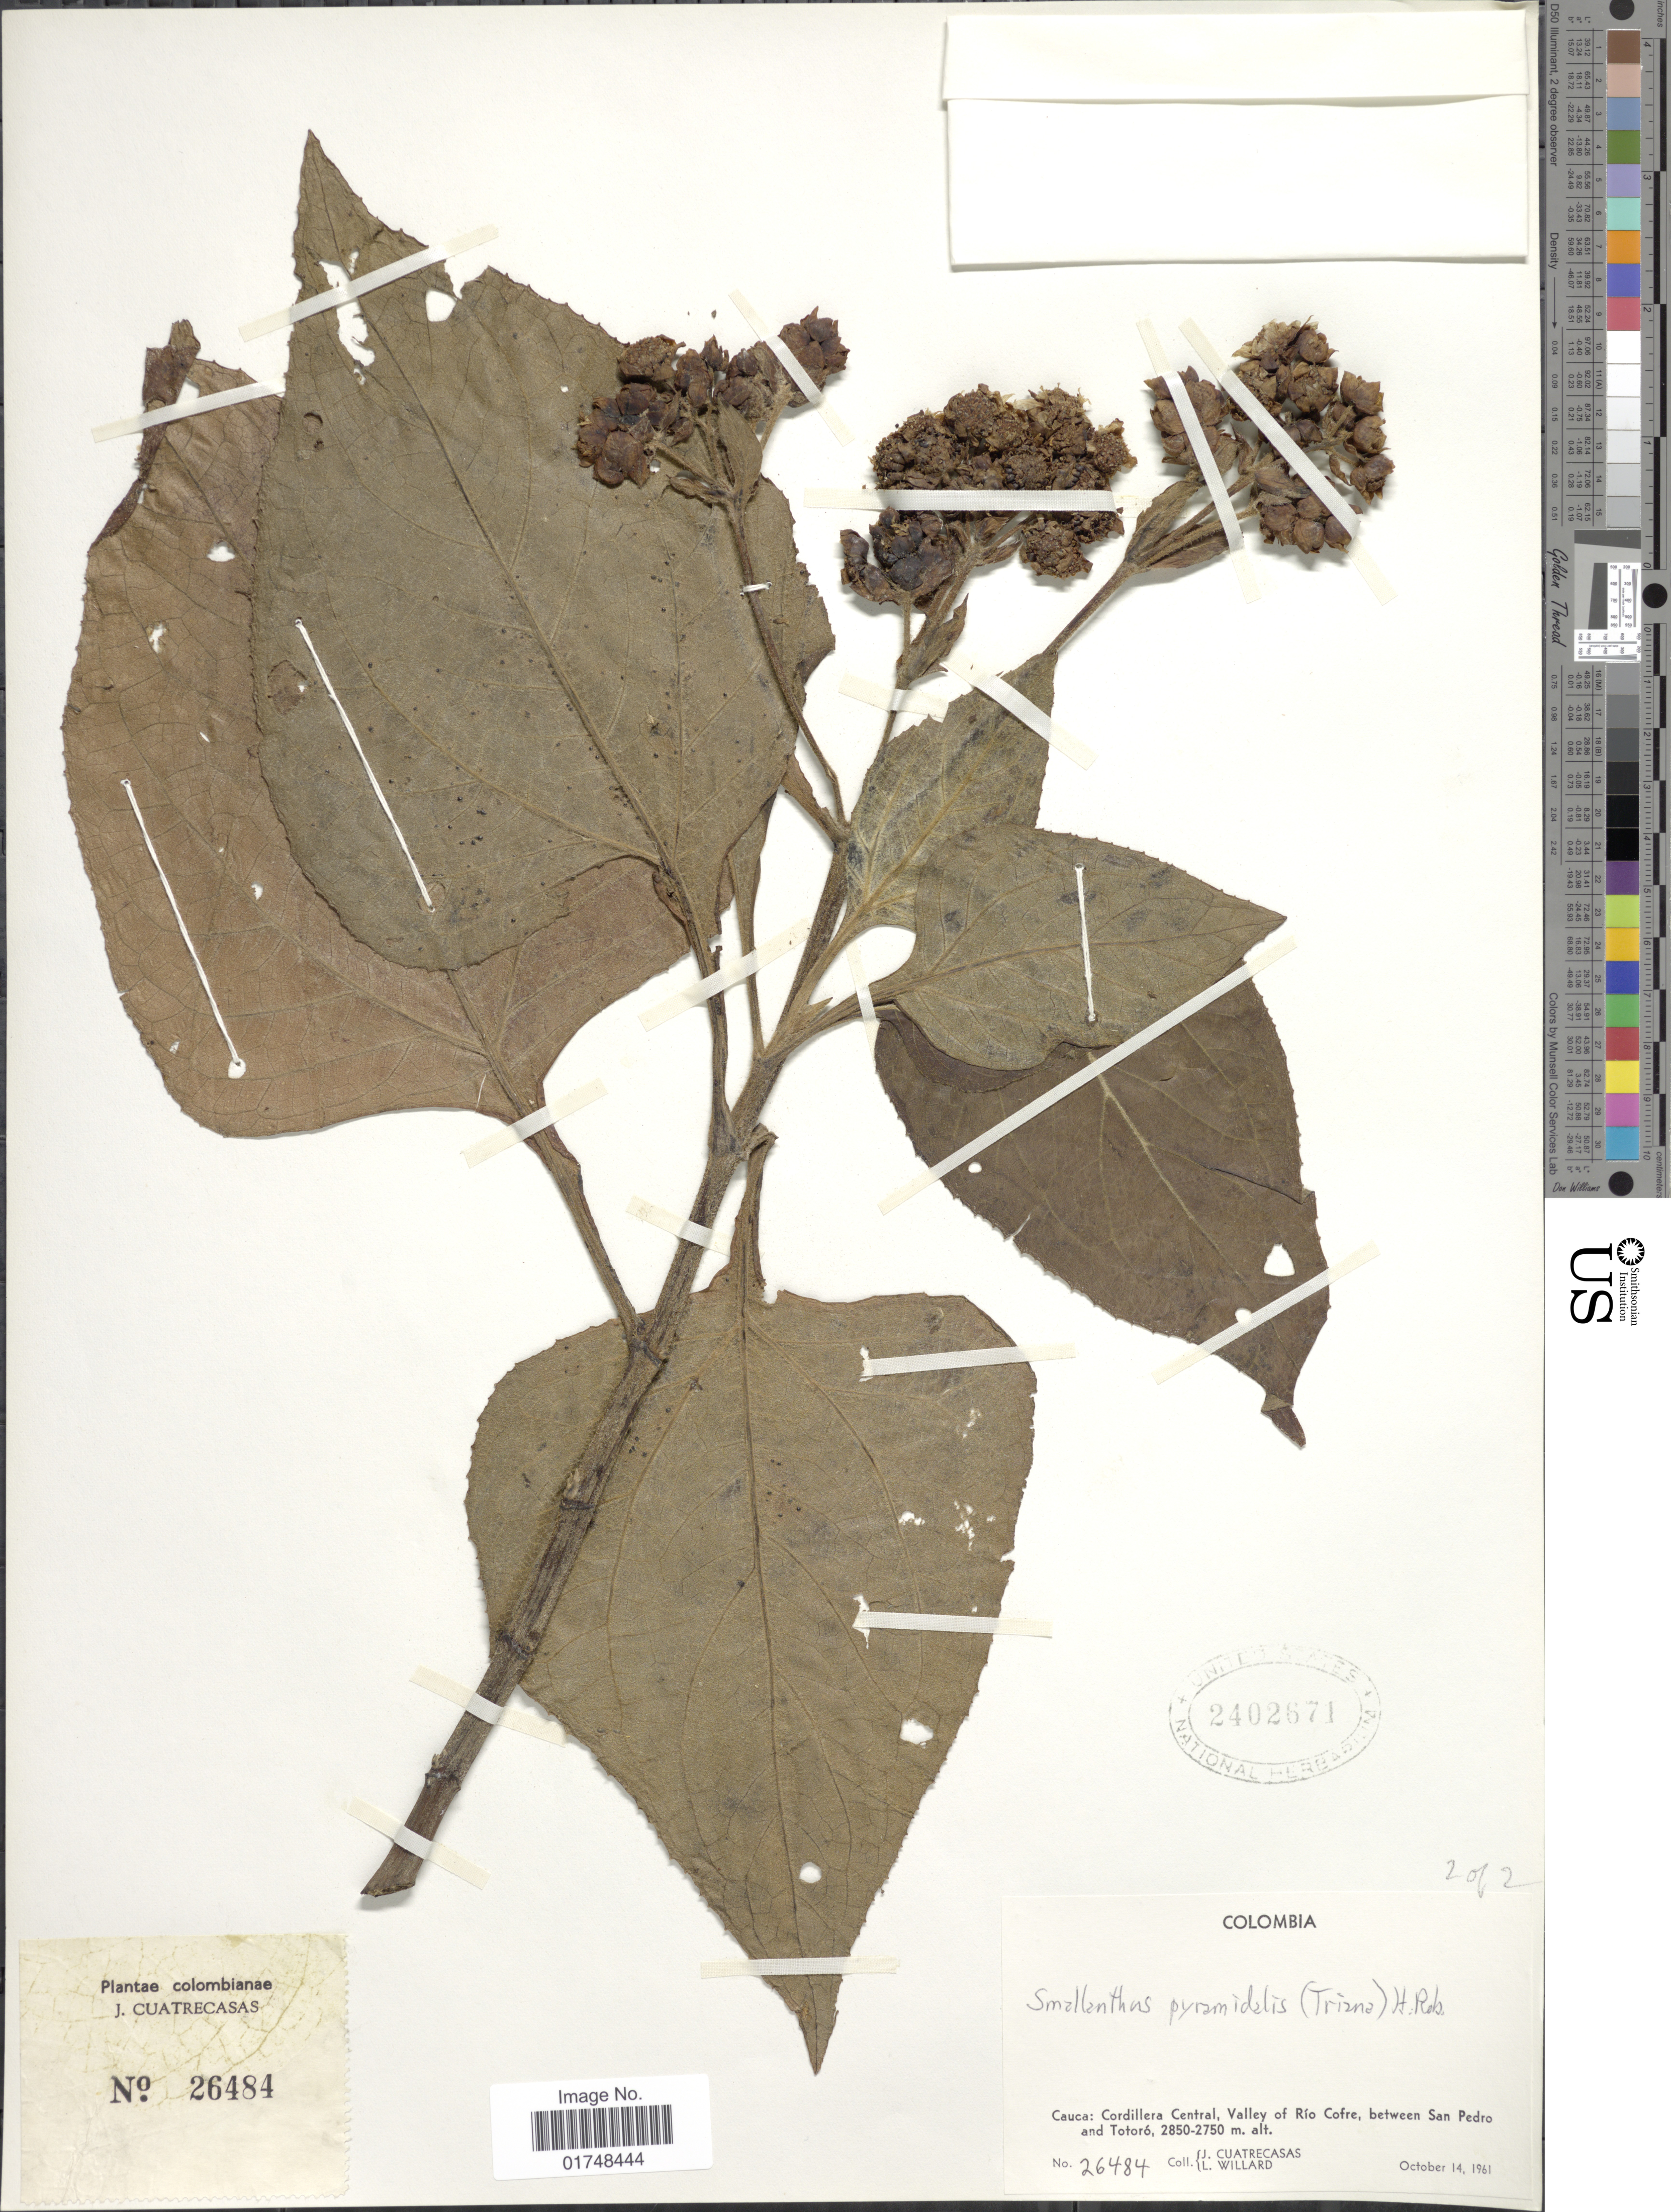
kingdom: Plantae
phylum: Tracheophyta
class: Magnoliopsida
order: Asterales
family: Asteraceae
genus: Smallanthus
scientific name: Smallanthus pyramidalis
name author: (Triana) H. Rob.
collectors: J. Cuatrecasas & L. Willard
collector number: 26484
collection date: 1961-10-14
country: Colombia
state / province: Cauca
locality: Cordillera Central, Valley of Rio Cofre, between San Pedro and Totoro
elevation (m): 2750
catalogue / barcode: US 2402671